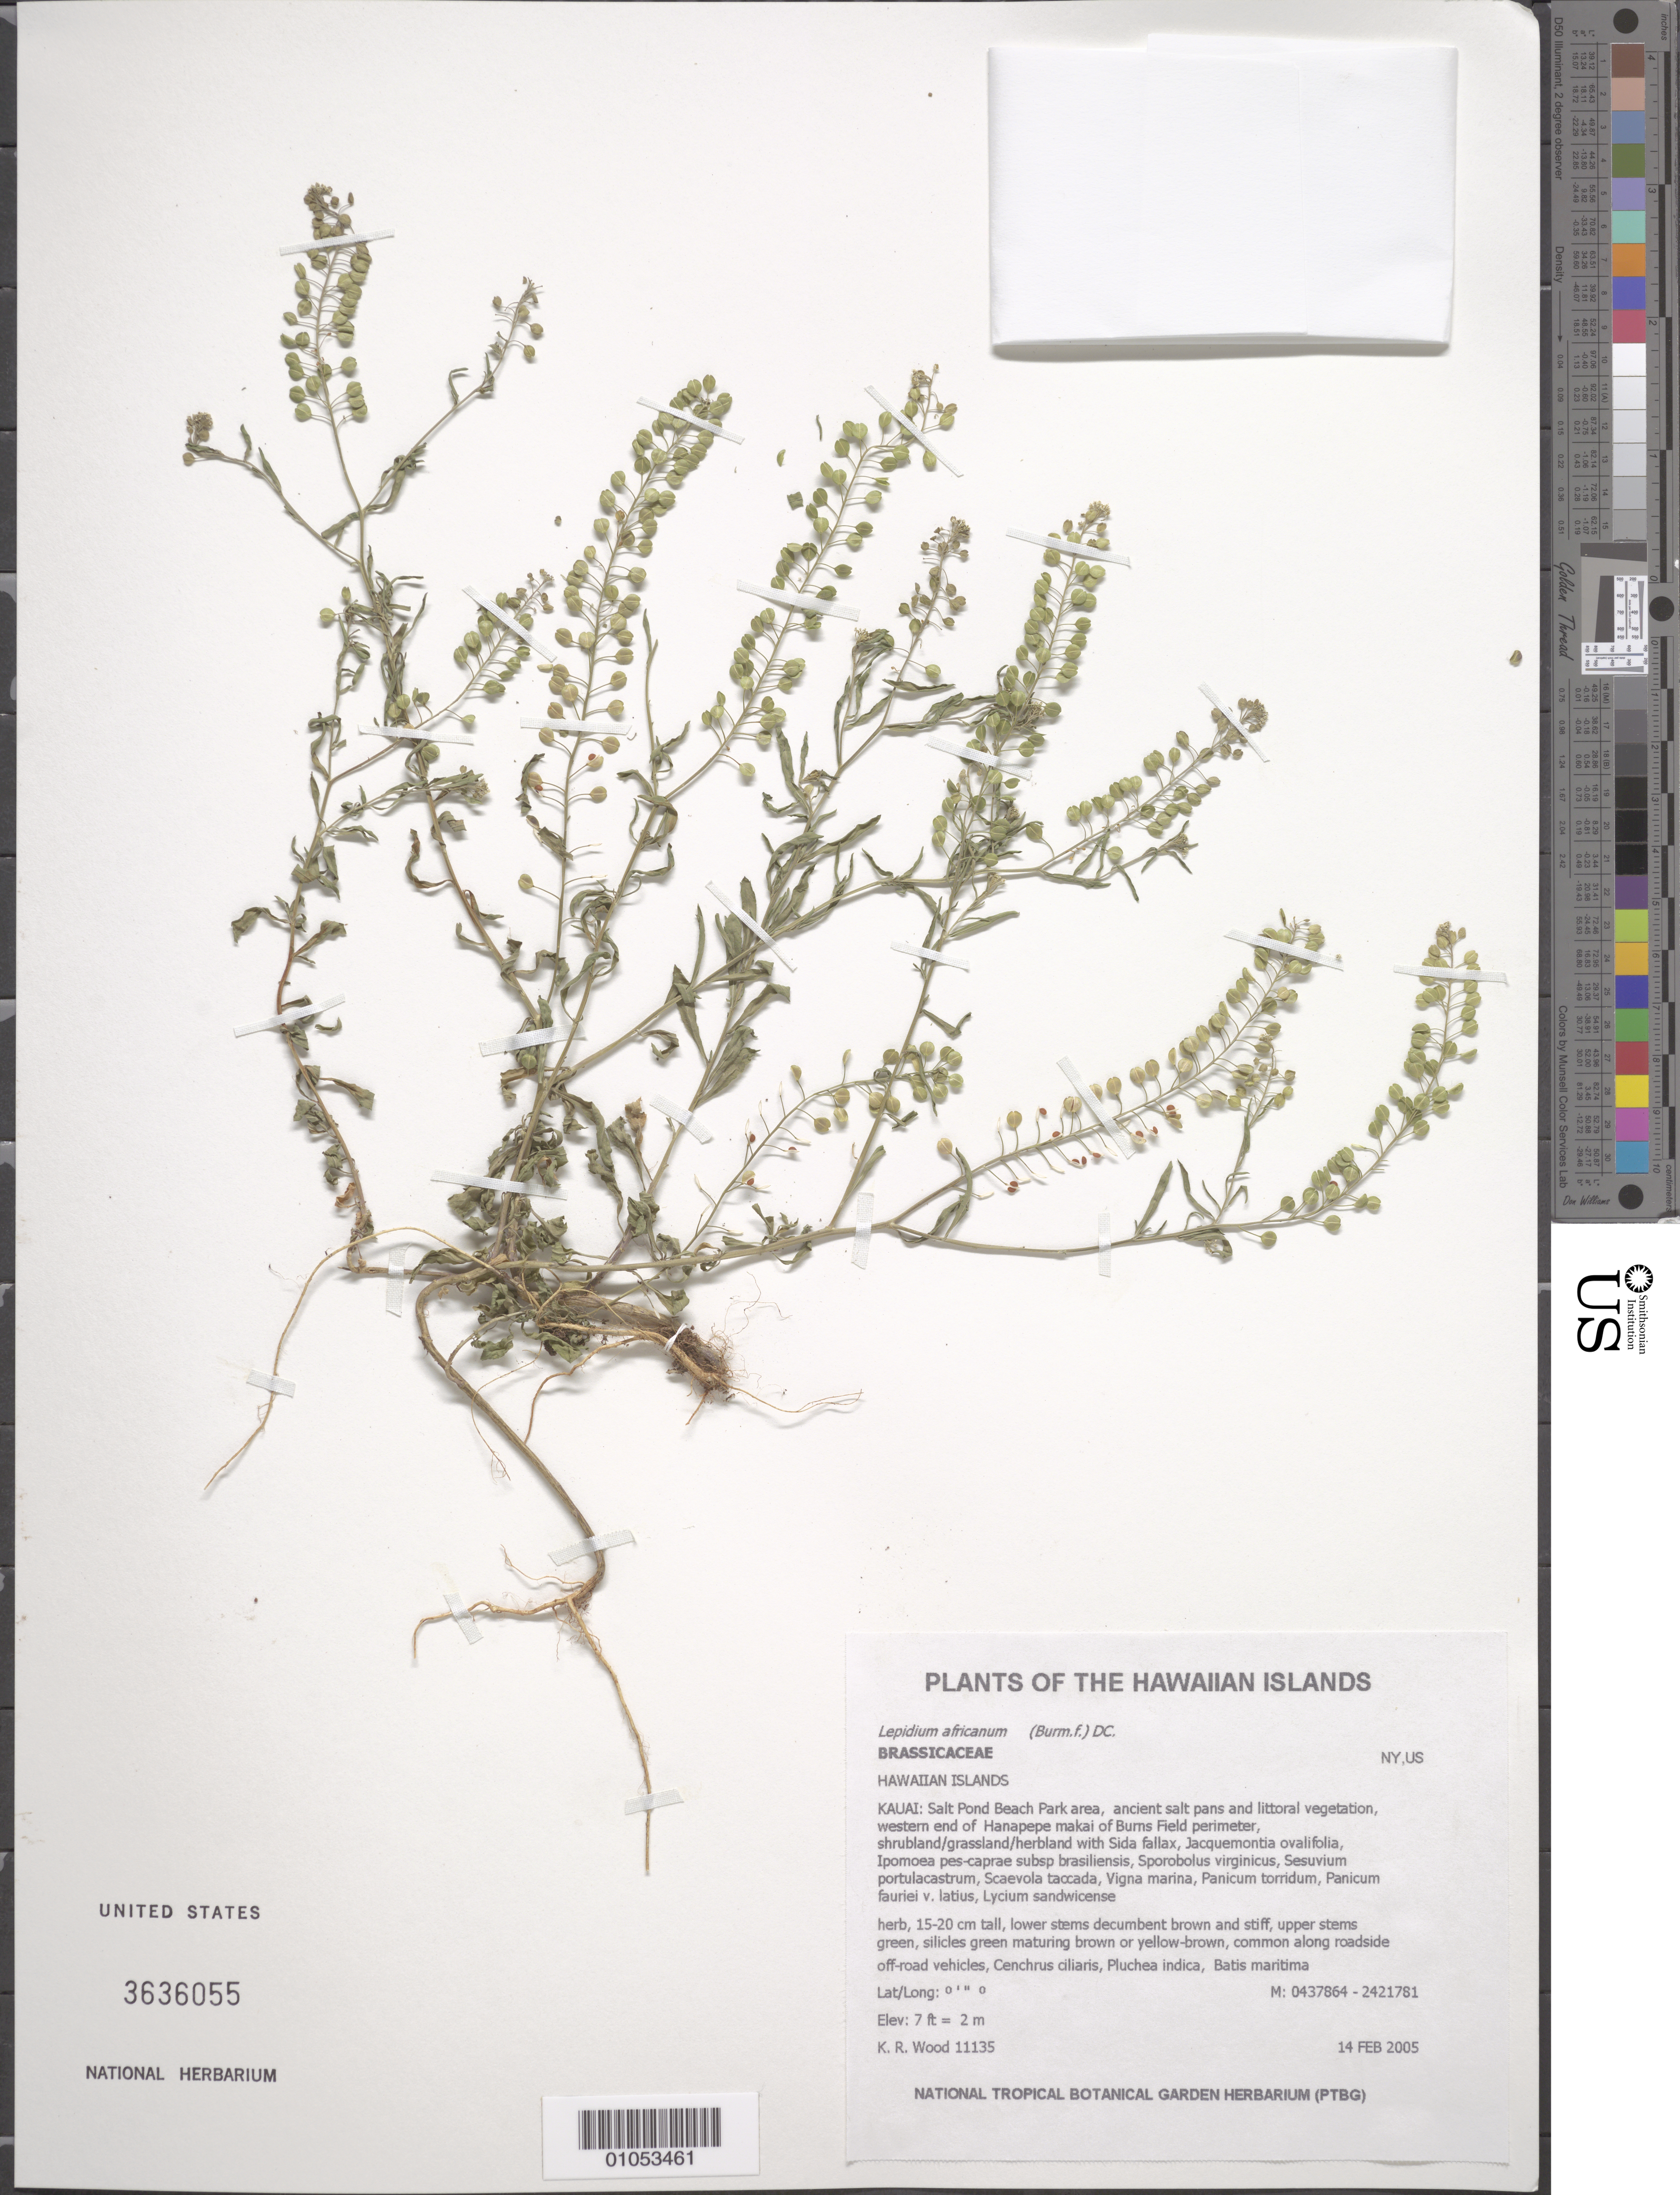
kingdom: Plantae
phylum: Tracheophyta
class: Magnoliopsida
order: Brassicales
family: Brassicaceae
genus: Lepidium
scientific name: Lepidium virginicum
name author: L.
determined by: Al-Shehbaz, I. A., (MO), Missouri Botanical Garden (UNITED STATES)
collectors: K. R. Wood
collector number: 11135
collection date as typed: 14 Feb 2005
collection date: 2005-02-14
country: United States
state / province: Hawaii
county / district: Kauai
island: Kaua'i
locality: Salt Pond Beach Park, western end of Hanapepe makai of Burns Field permieter.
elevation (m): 2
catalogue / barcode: US 3636055